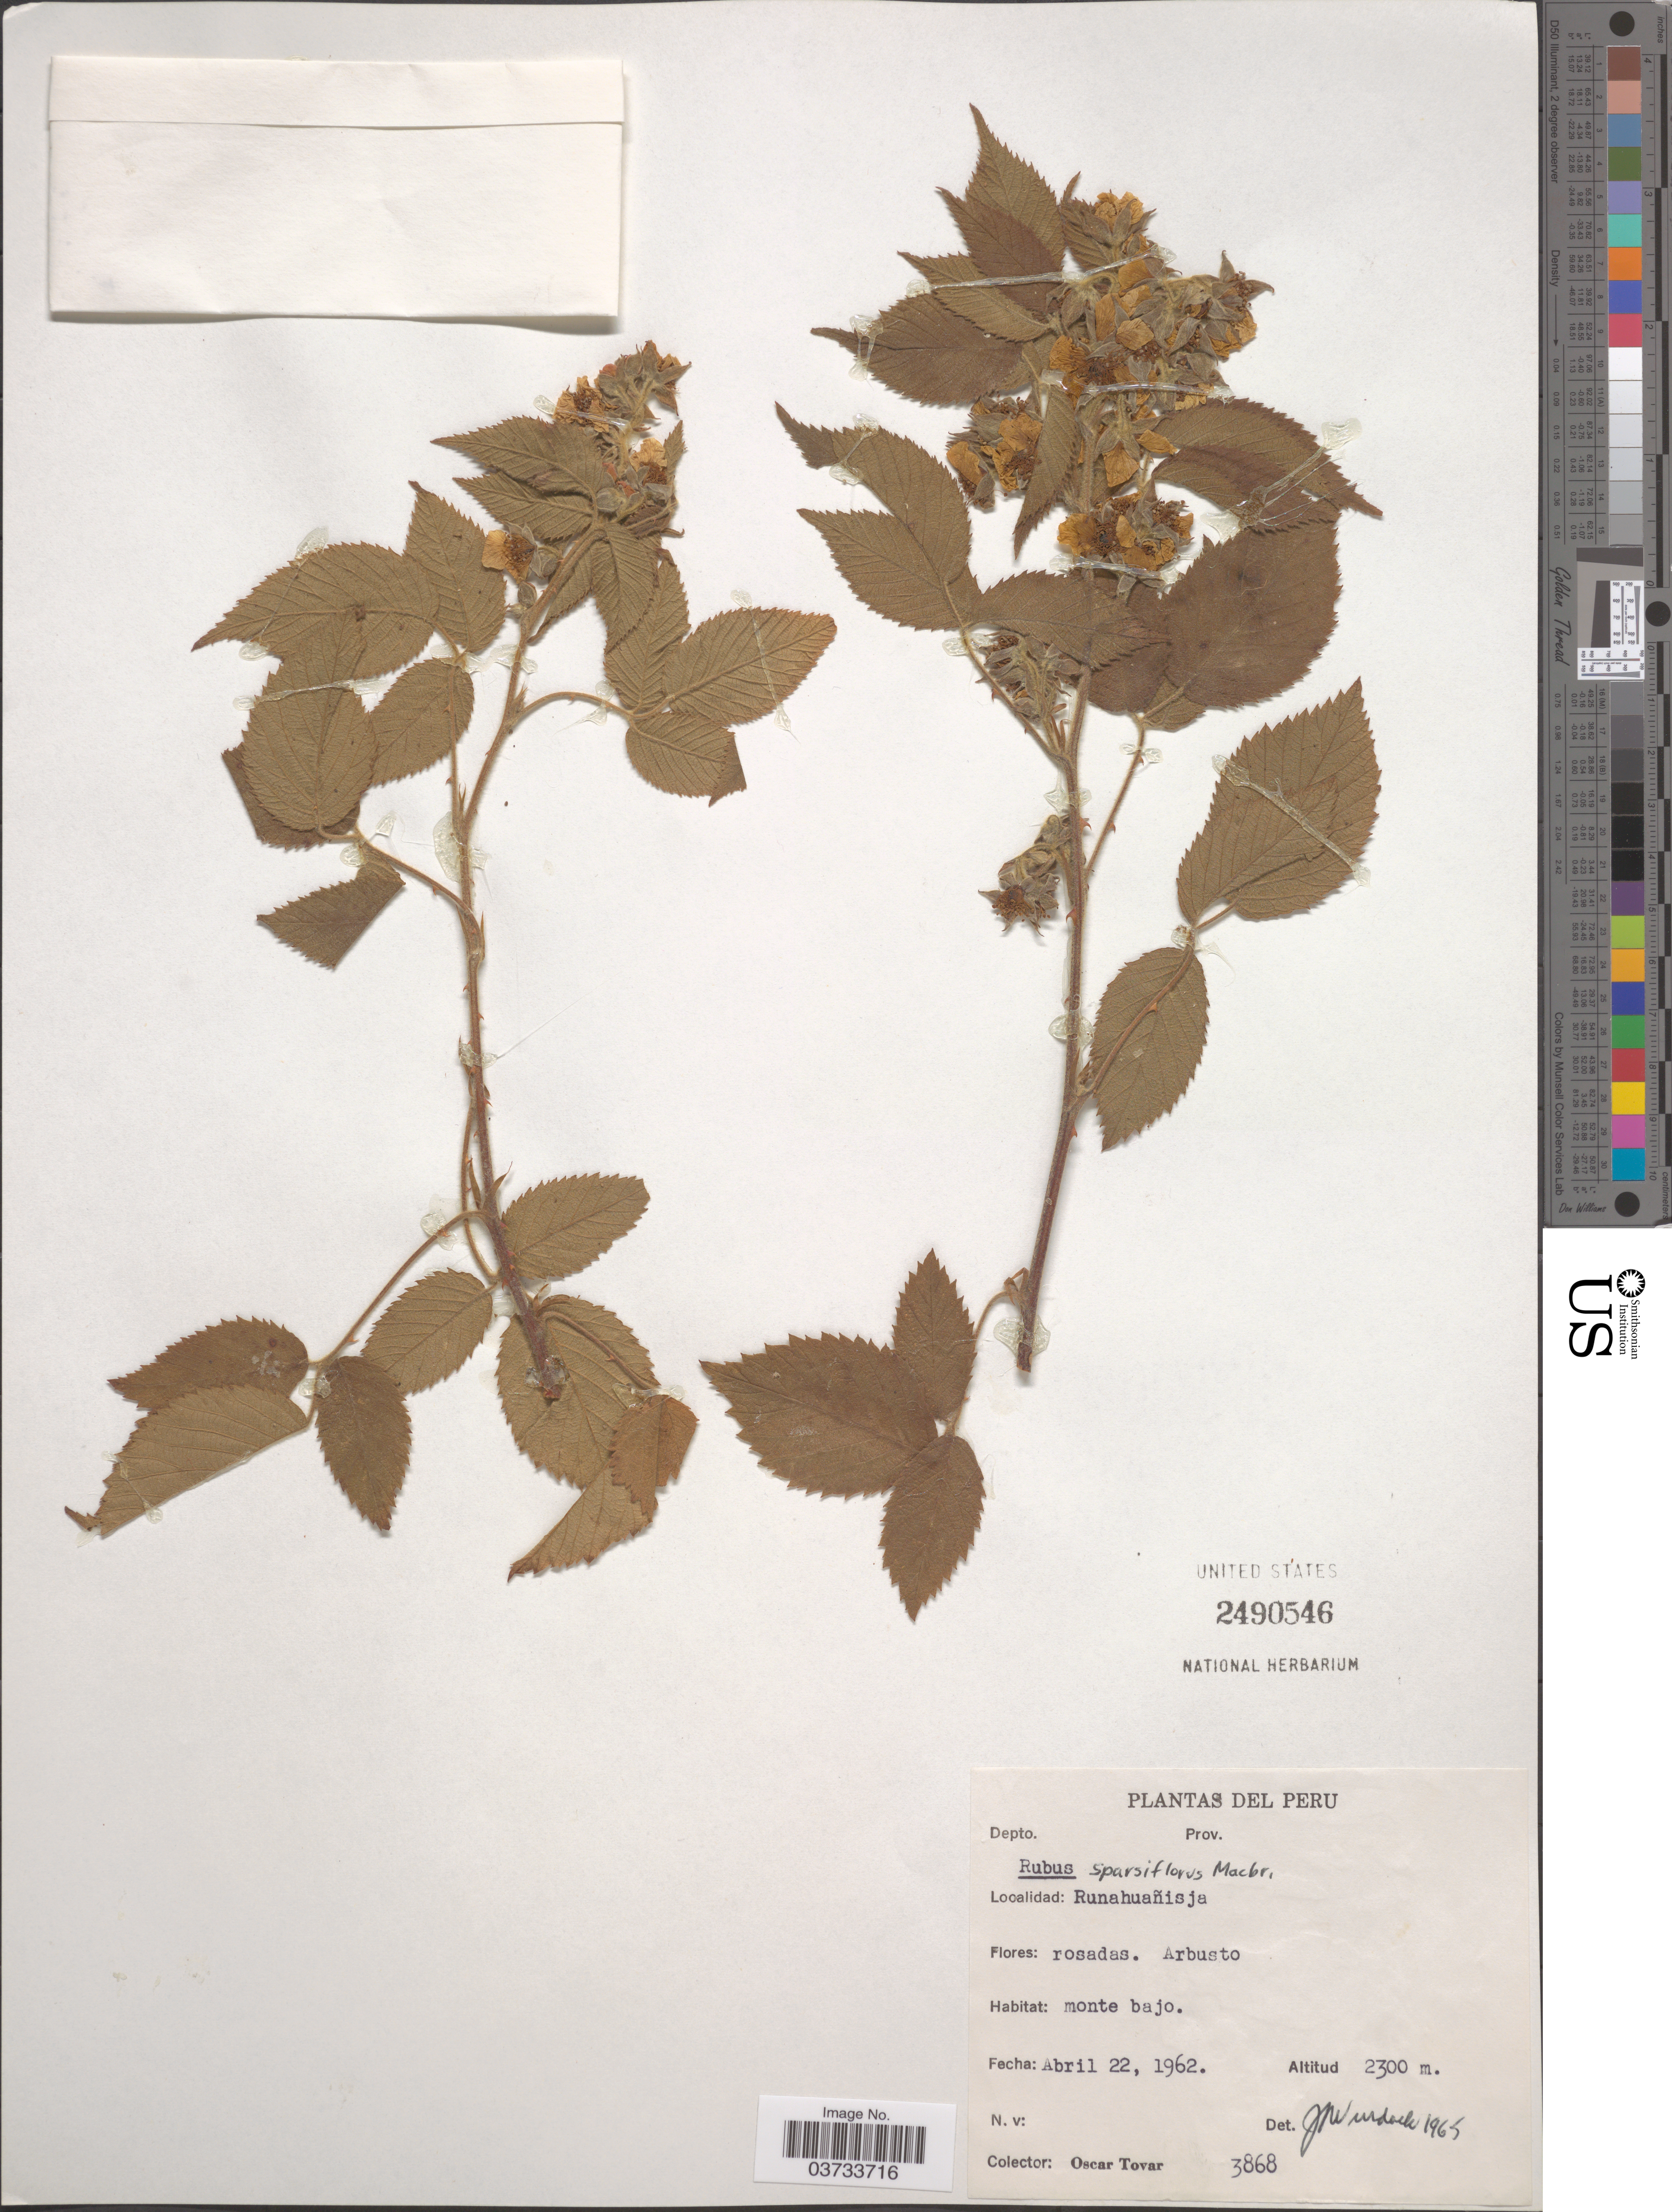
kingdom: Plantae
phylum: Tracheophyta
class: Magnoliopsida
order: Rosales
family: Rosaceae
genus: Rubus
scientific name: Rubus sparsiflorus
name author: J.F. Macbr.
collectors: Ó. Tovar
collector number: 3868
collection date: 1962-04-22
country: Peru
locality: Runahuañisja.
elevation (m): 2300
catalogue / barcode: US 2490546